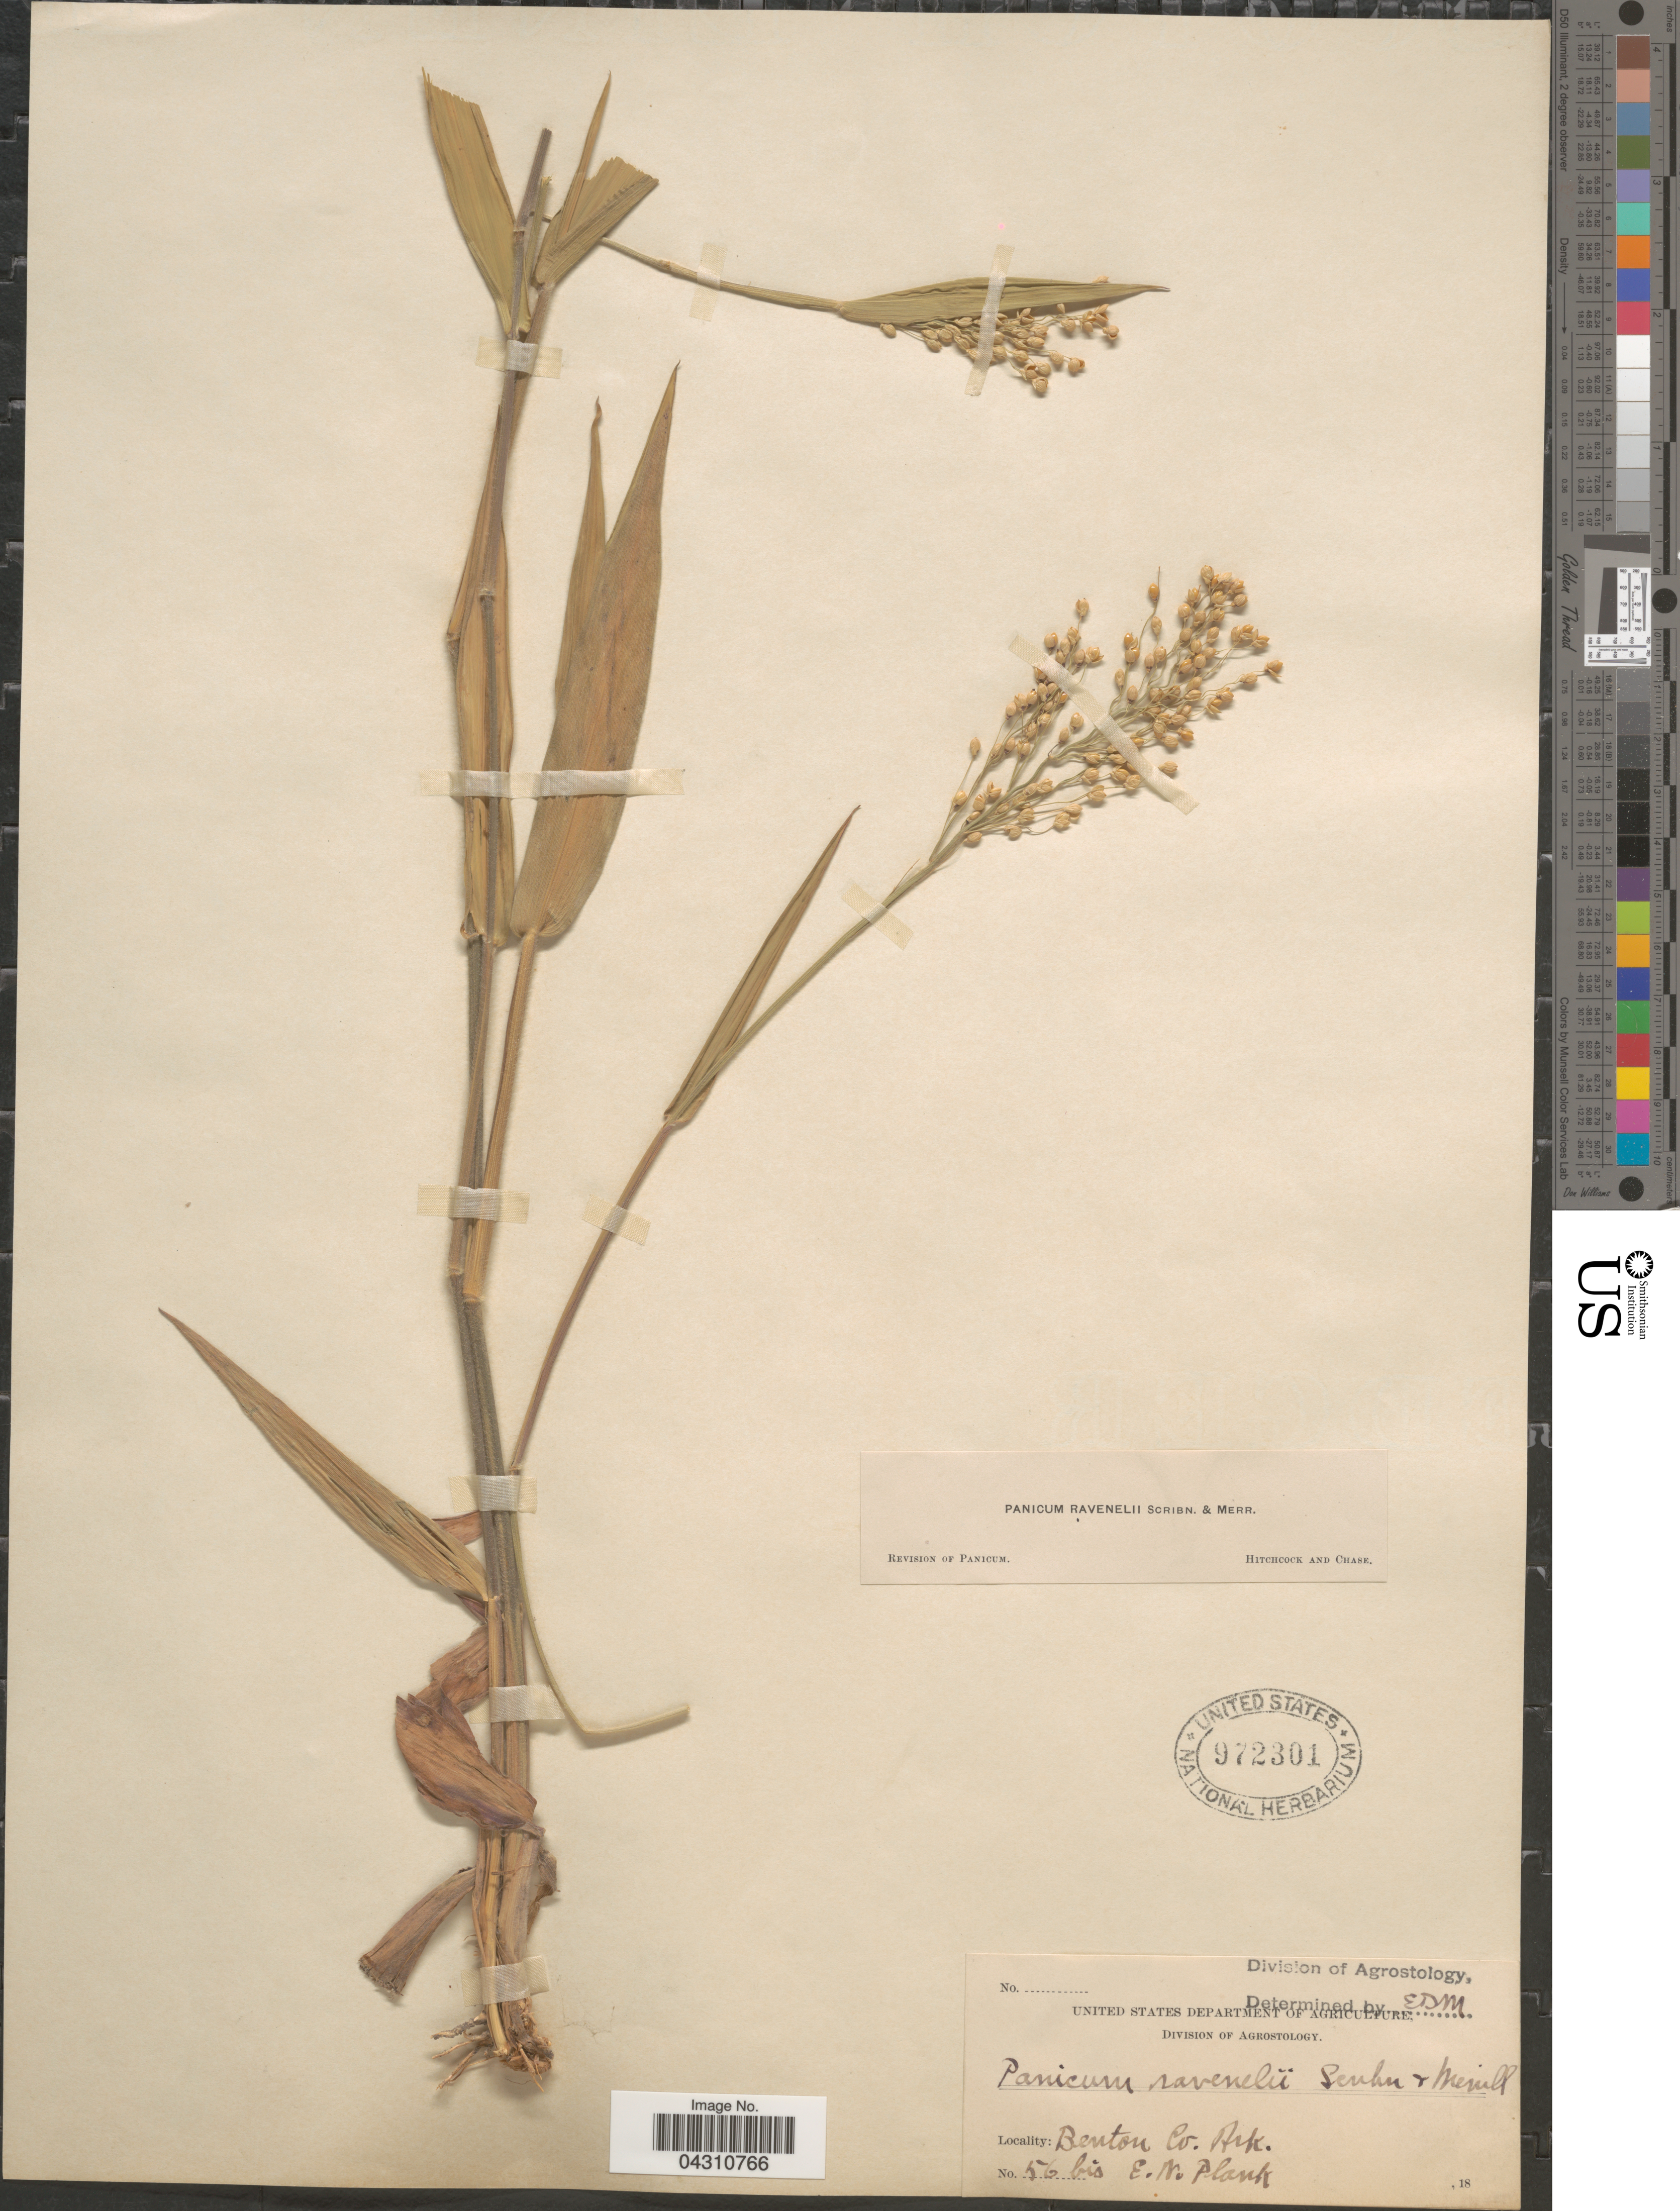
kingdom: Plantae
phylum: Tracheophyta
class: Liliopsida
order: Poales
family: Poaceae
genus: Dichanthelium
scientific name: Dichanthelium ravenelii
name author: (Scribn. & Merr.) Gould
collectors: E. Plank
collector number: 56bis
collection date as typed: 18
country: United States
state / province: Arkansas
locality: Benton Co.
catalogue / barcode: US 972301